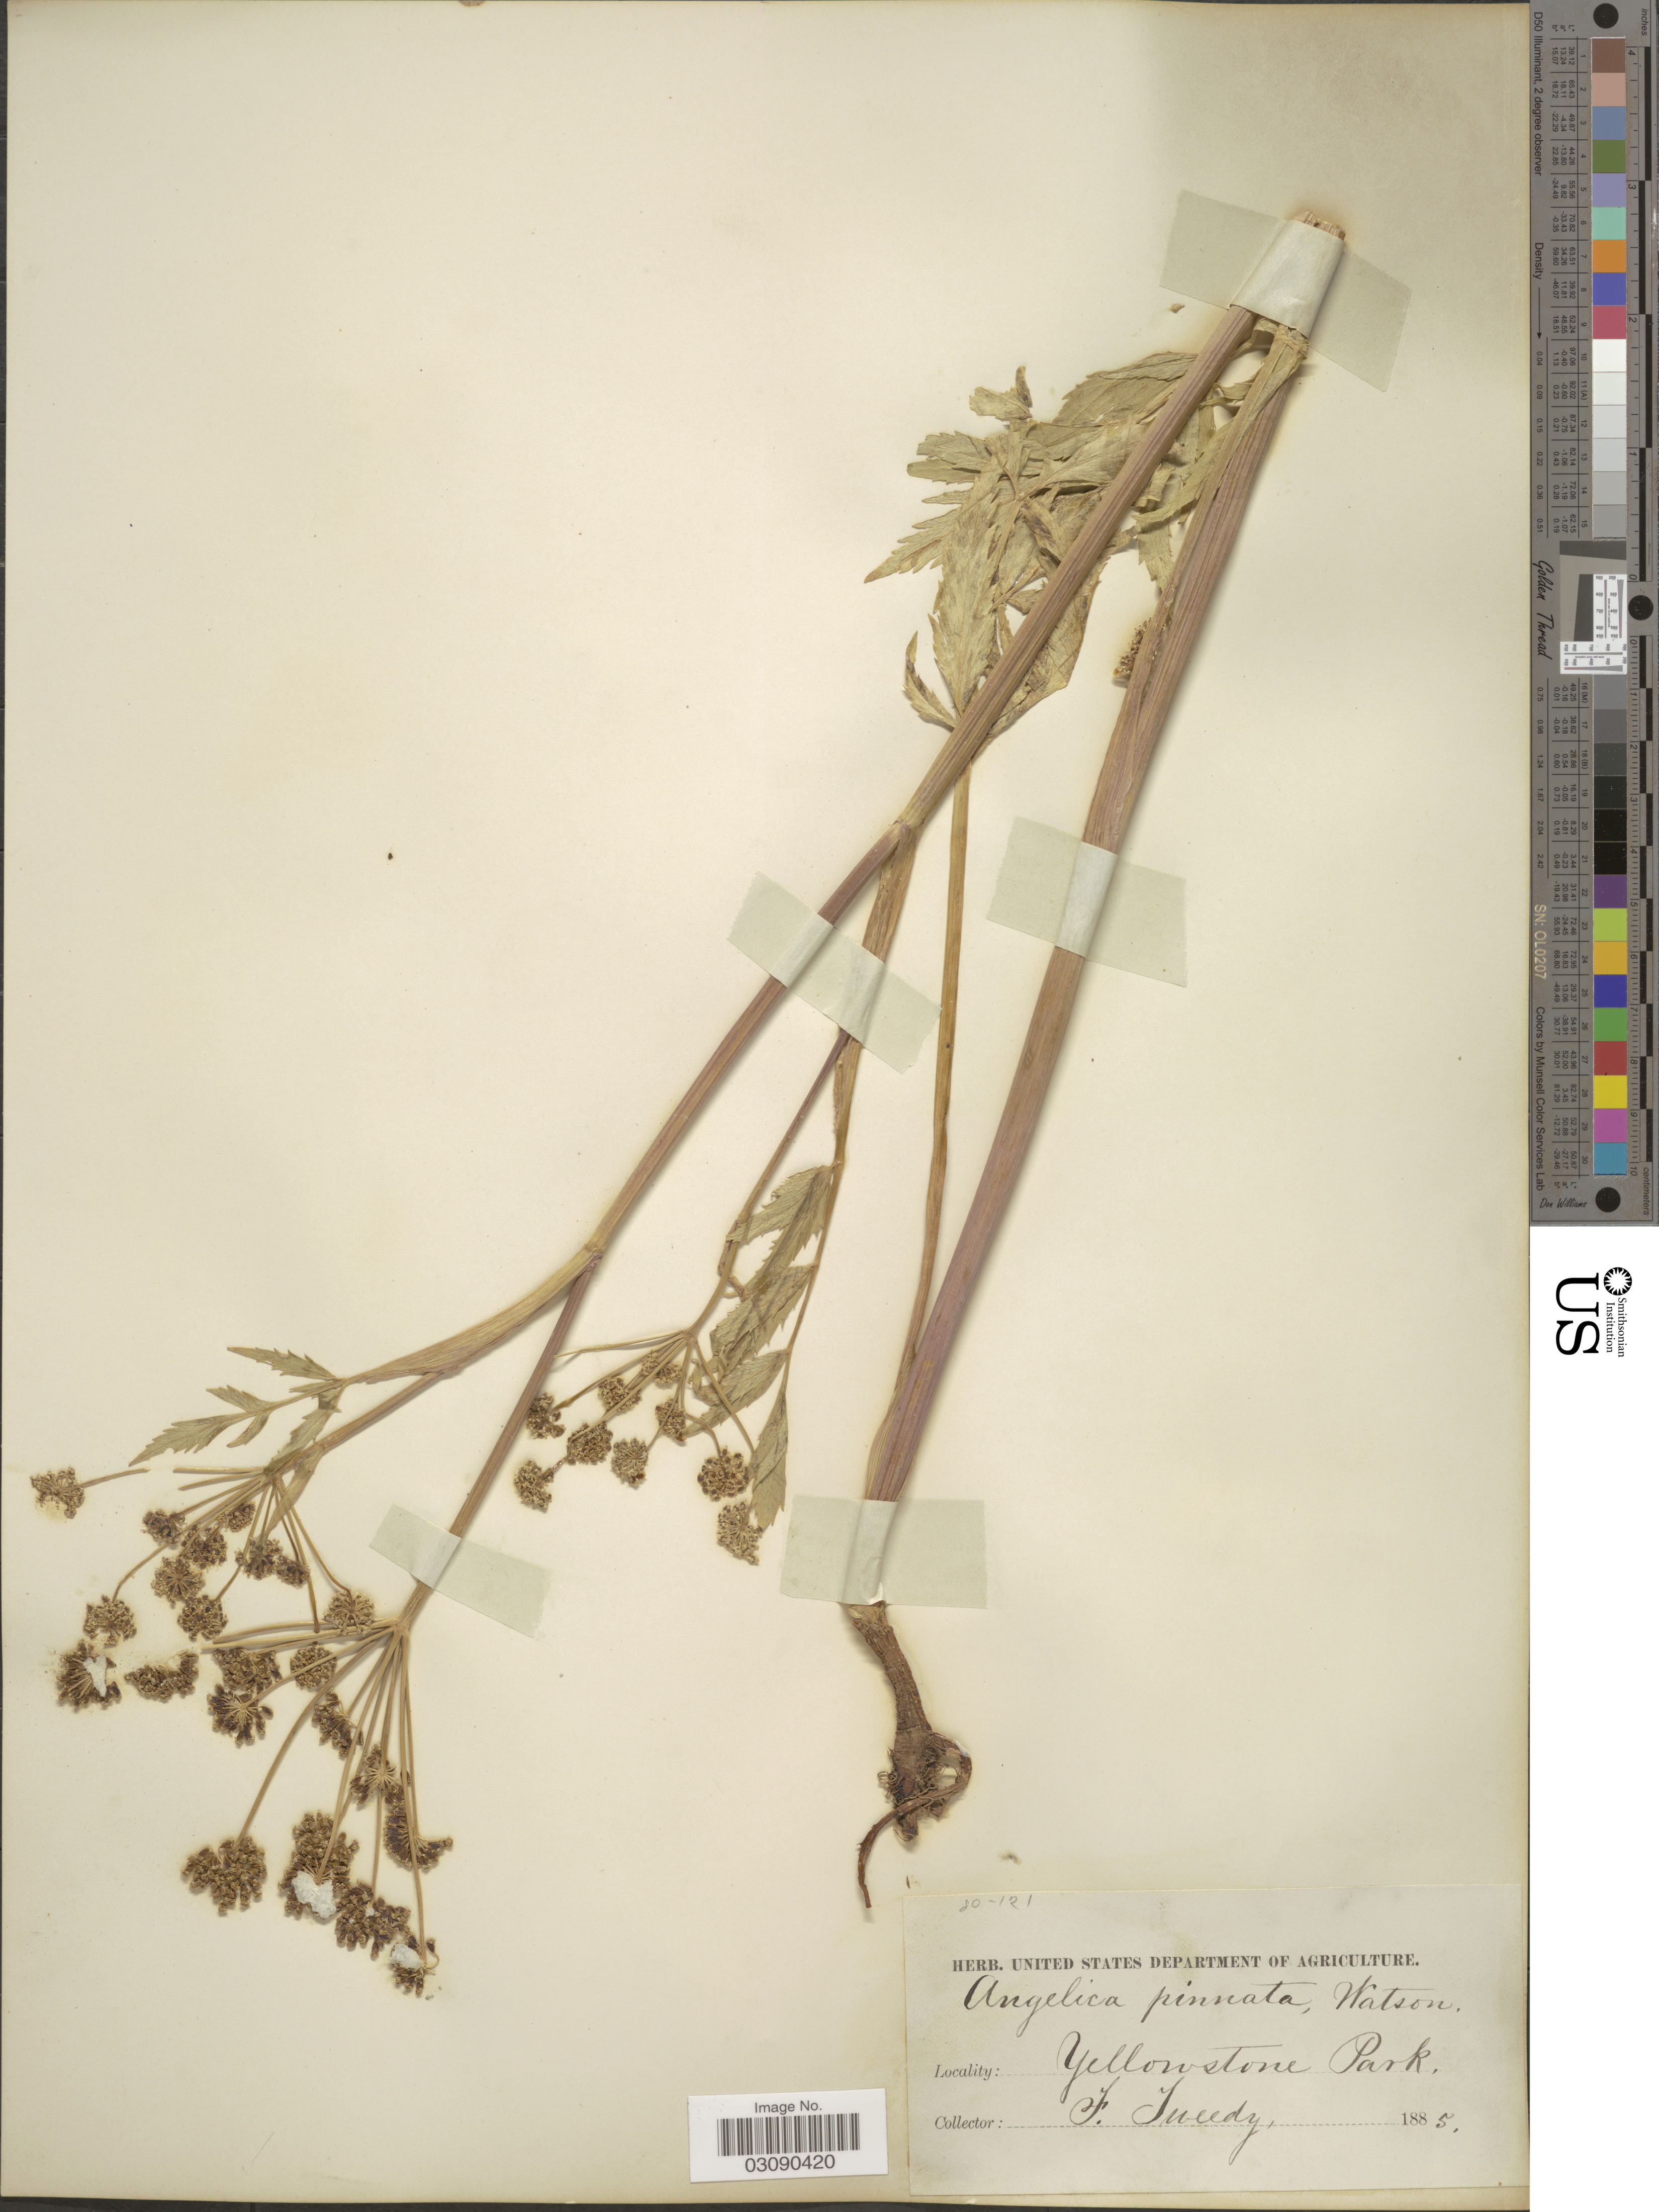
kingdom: Plantae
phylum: Tracheophyta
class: Magnoliopsida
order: Apiales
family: Apiaceae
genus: Angelica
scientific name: Angelica pinnata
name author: S. Watson in C. King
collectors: F. Tweedy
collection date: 1885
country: United States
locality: Yellowstone Park.